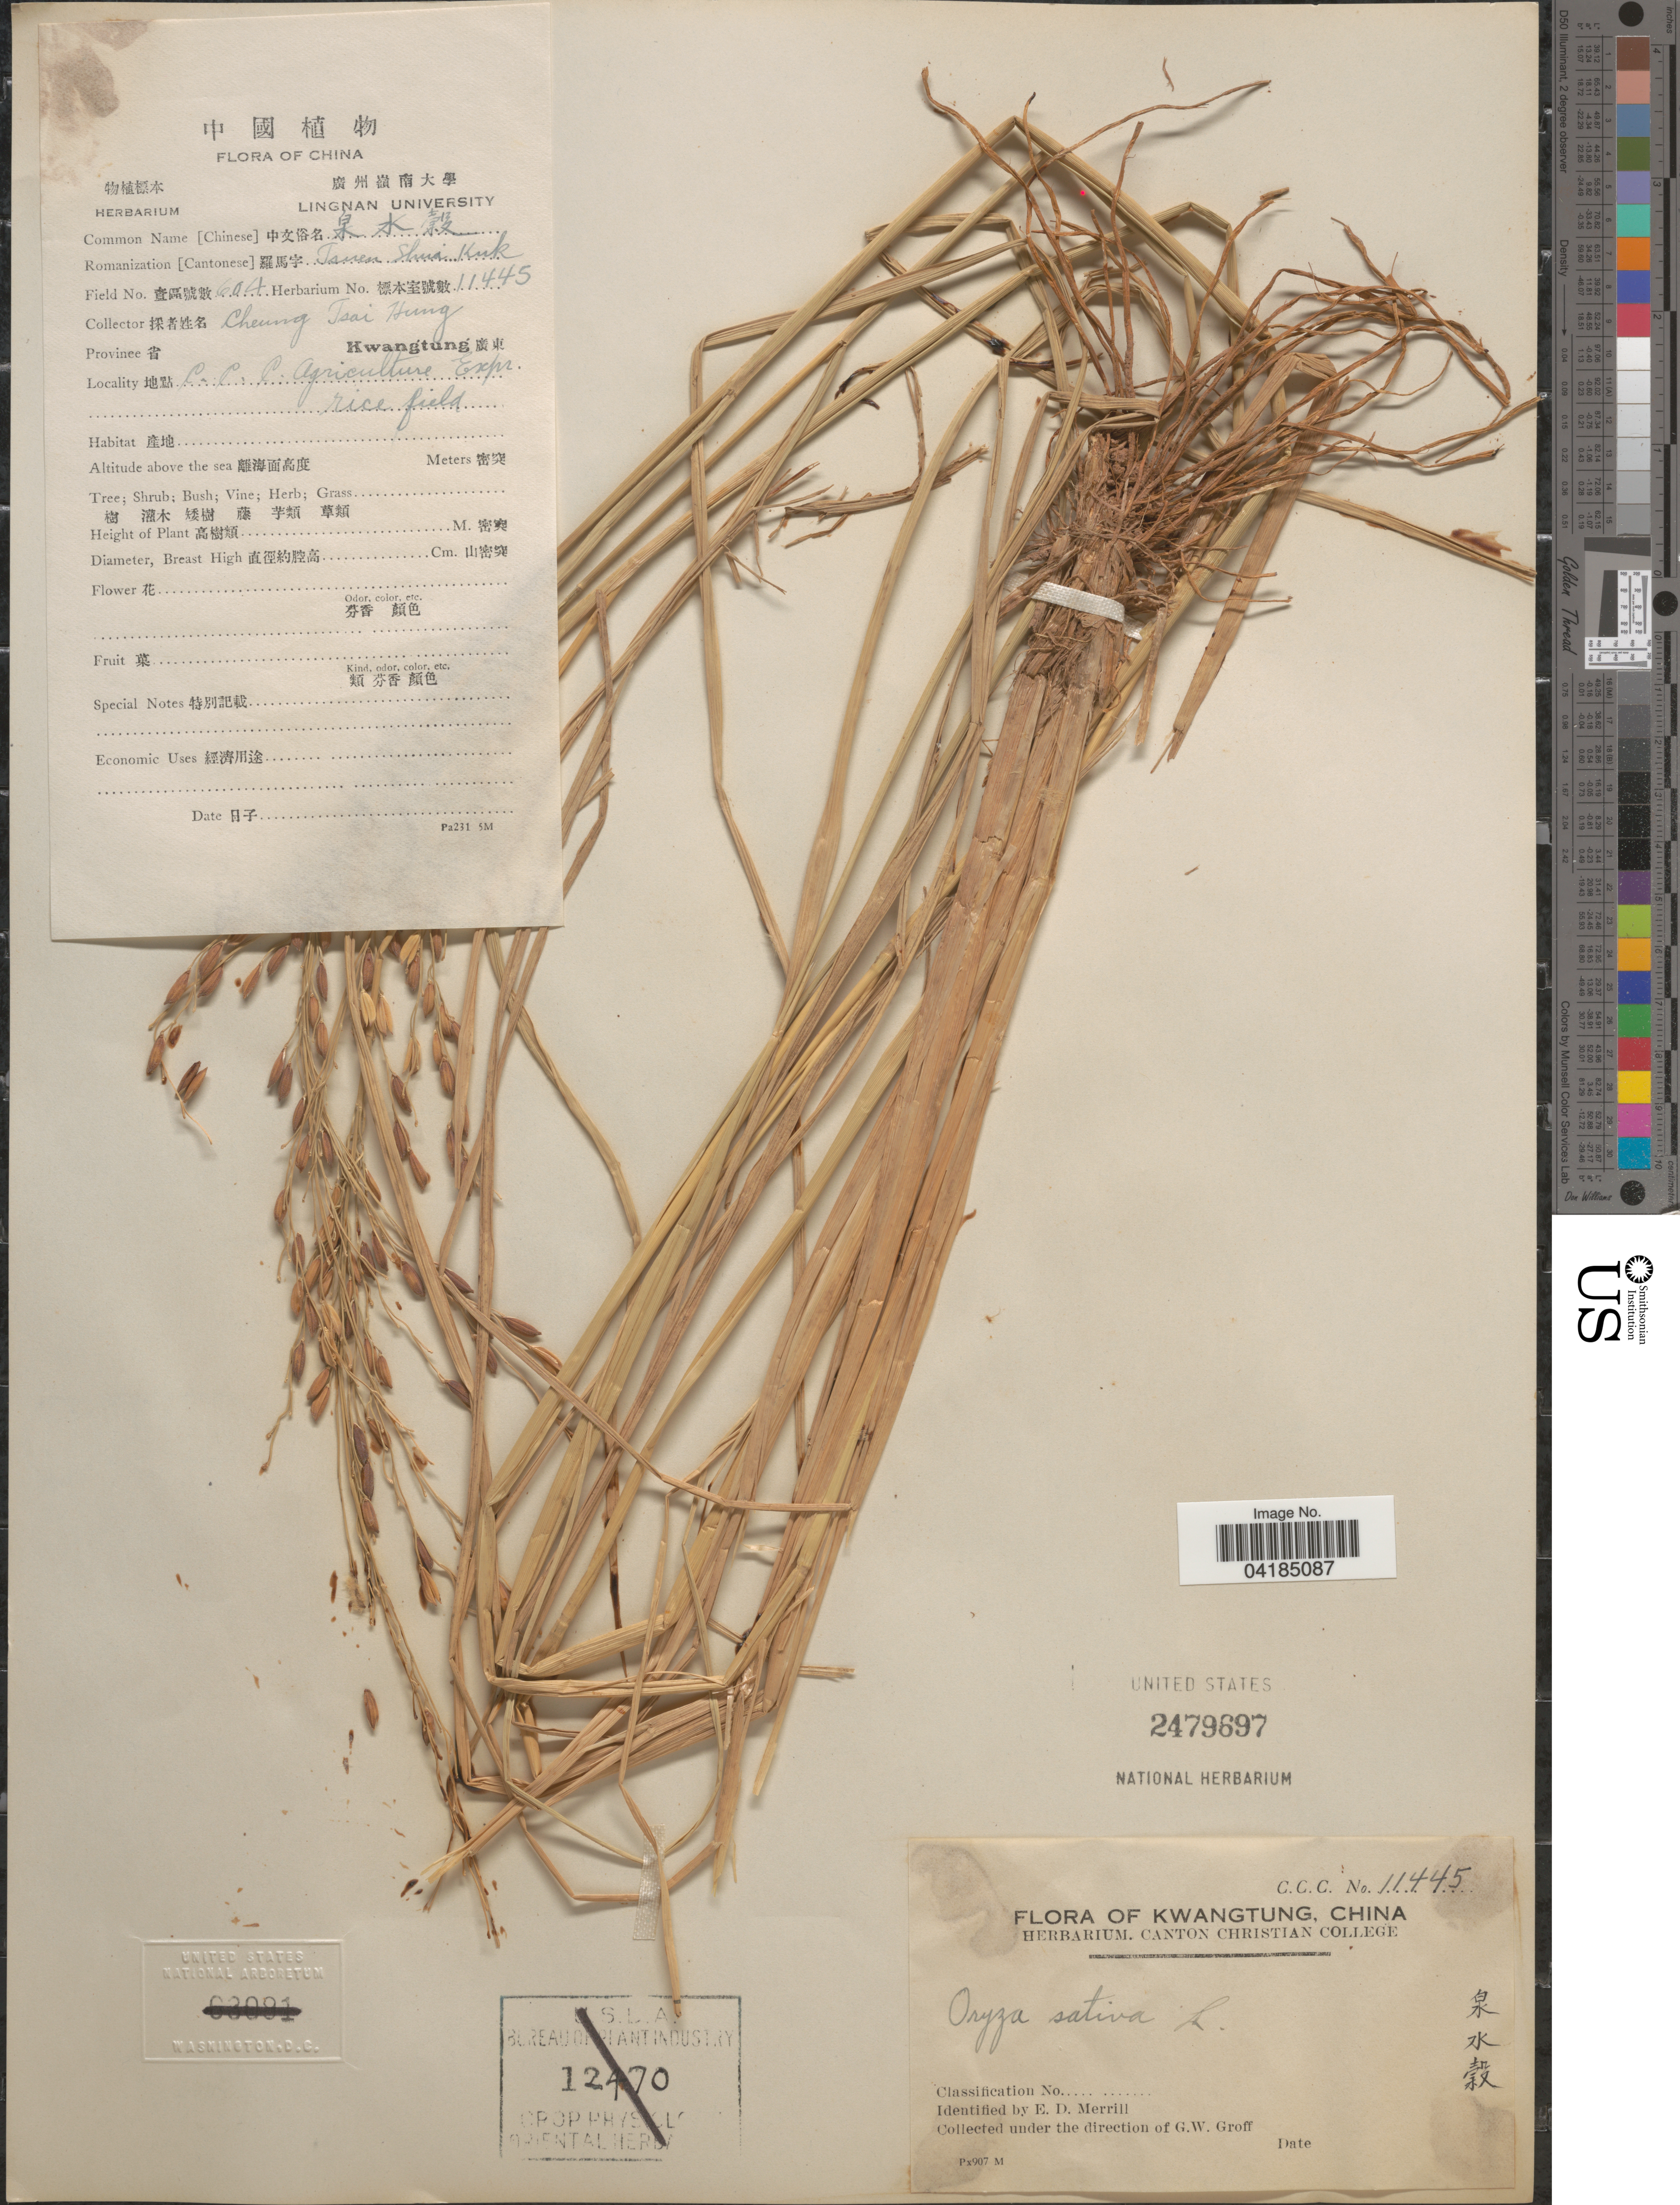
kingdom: Plantae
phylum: Tracheophyta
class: Liliopsida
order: Poales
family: Poaceae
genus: Oryza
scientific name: Oryza sativa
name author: L.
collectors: C. Hung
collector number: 604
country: China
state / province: Guangdong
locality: Kwangtung. C.C.C. Agriculture Expr. rice field.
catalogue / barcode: US 2479697